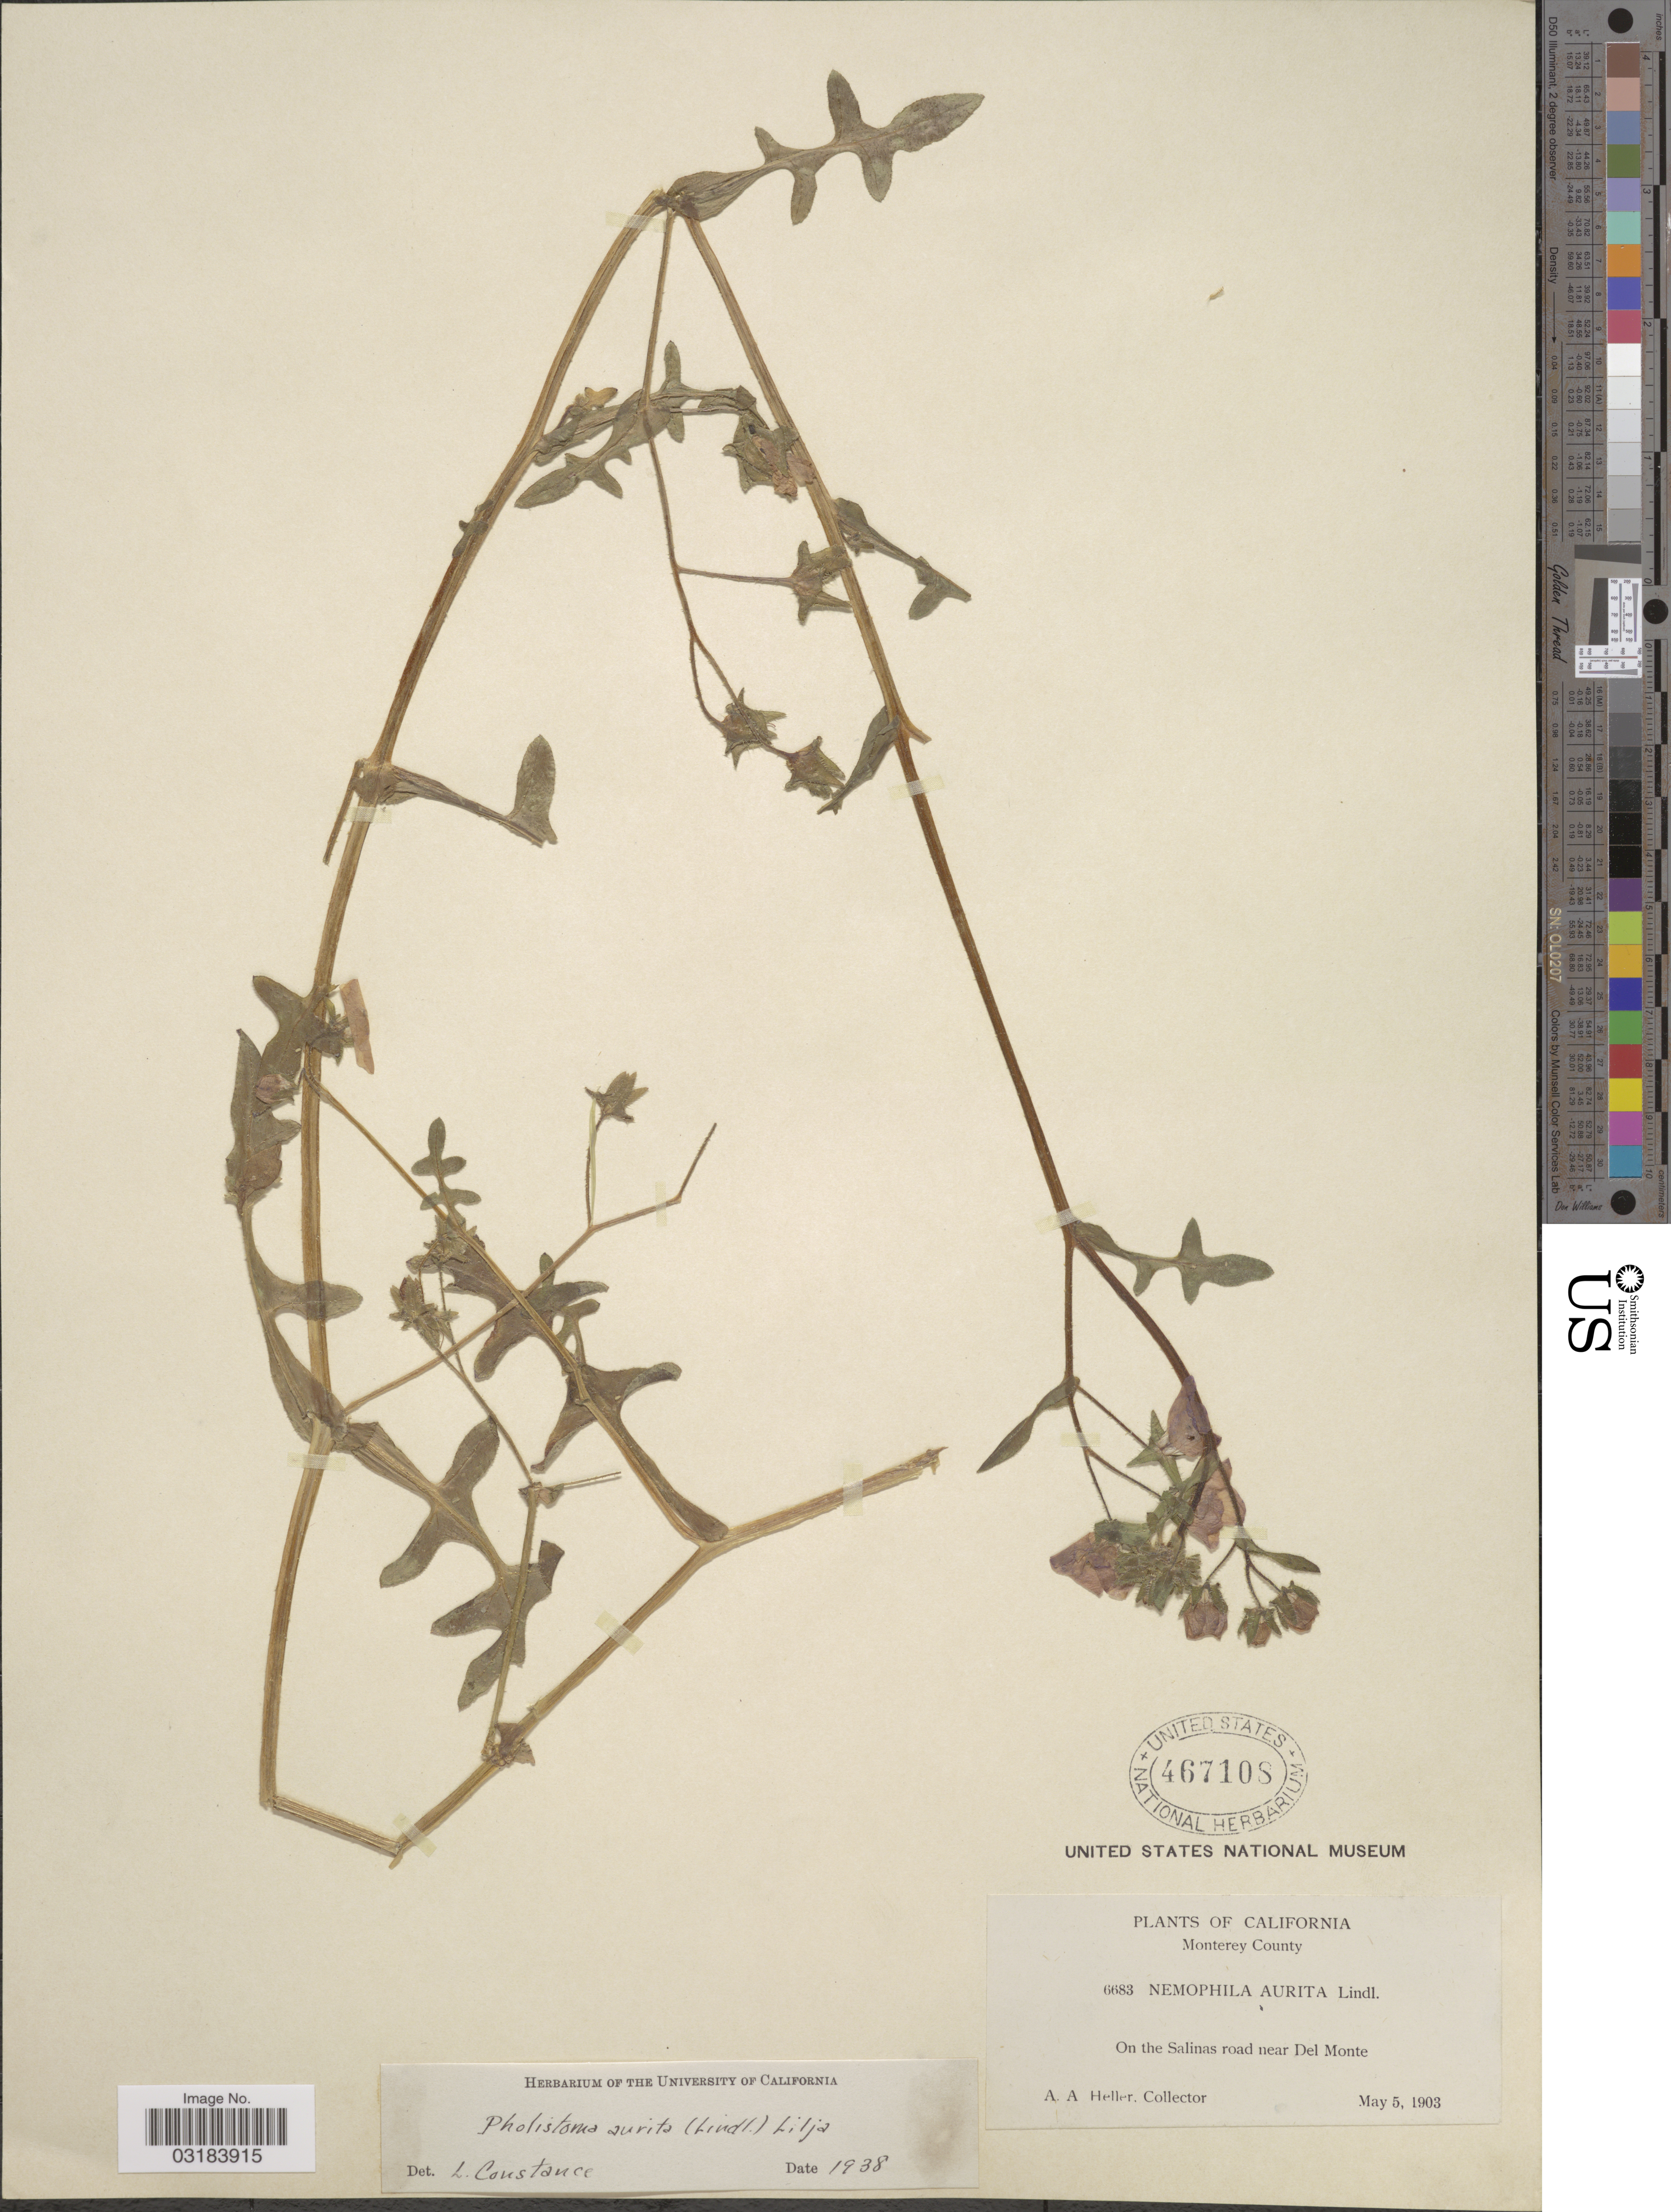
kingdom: Plantae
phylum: Tracheophyta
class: Magnoliopsida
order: Boraginales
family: Hydrophyllaceae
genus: Pholistoma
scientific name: Pholistoma auritum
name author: (Lindl.) Lilja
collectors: A. A. Heller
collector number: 6683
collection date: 1903-05-05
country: United States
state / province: California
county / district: Monterey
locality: Monterey County, On the Salinas road near Del Monte.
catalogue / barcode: US 467108